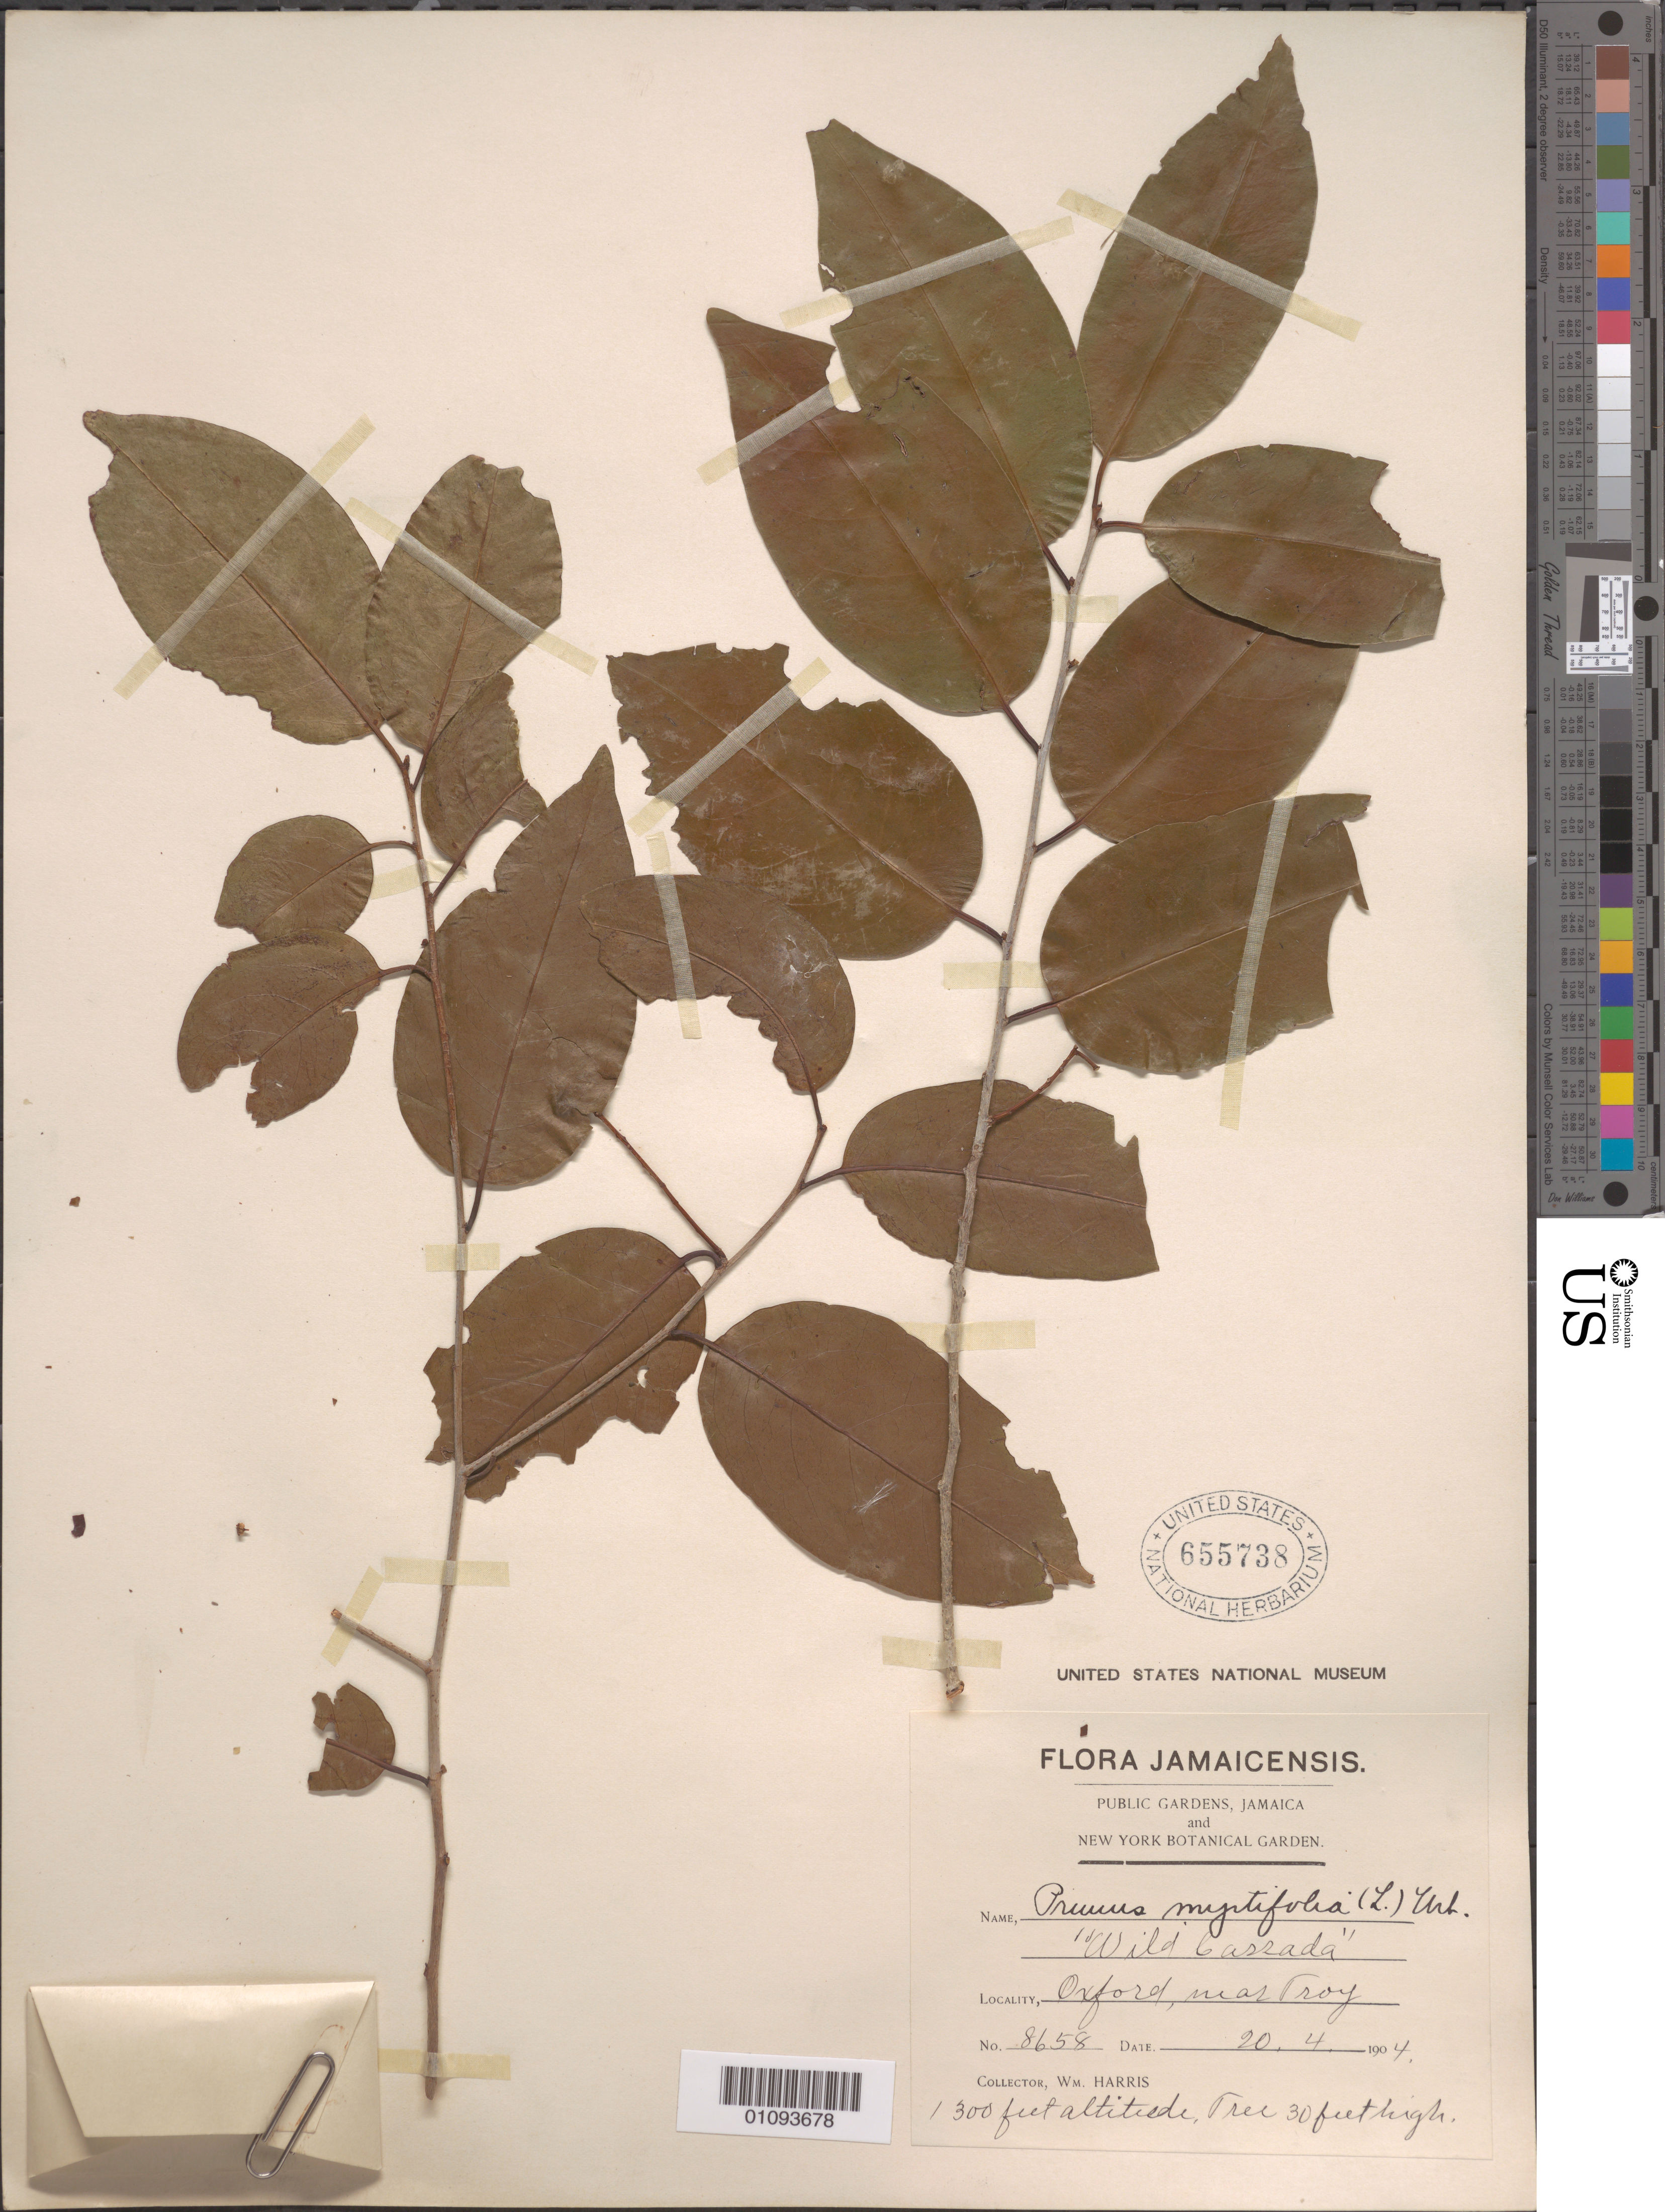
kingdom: Plantae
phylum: Tracheophyta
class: Magnoliopsida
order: Rosales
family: Rosaceae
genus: Prunus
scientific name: Prunus myrtifolia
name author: (L.) Urb.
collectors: W. Harris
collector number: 8658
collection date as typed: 20 Apr 1904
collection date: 1904-04-20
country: Jamaica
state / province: Manchester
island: Jamaica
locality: Oxford, Near Troy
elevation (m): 91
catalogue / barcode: US 655738